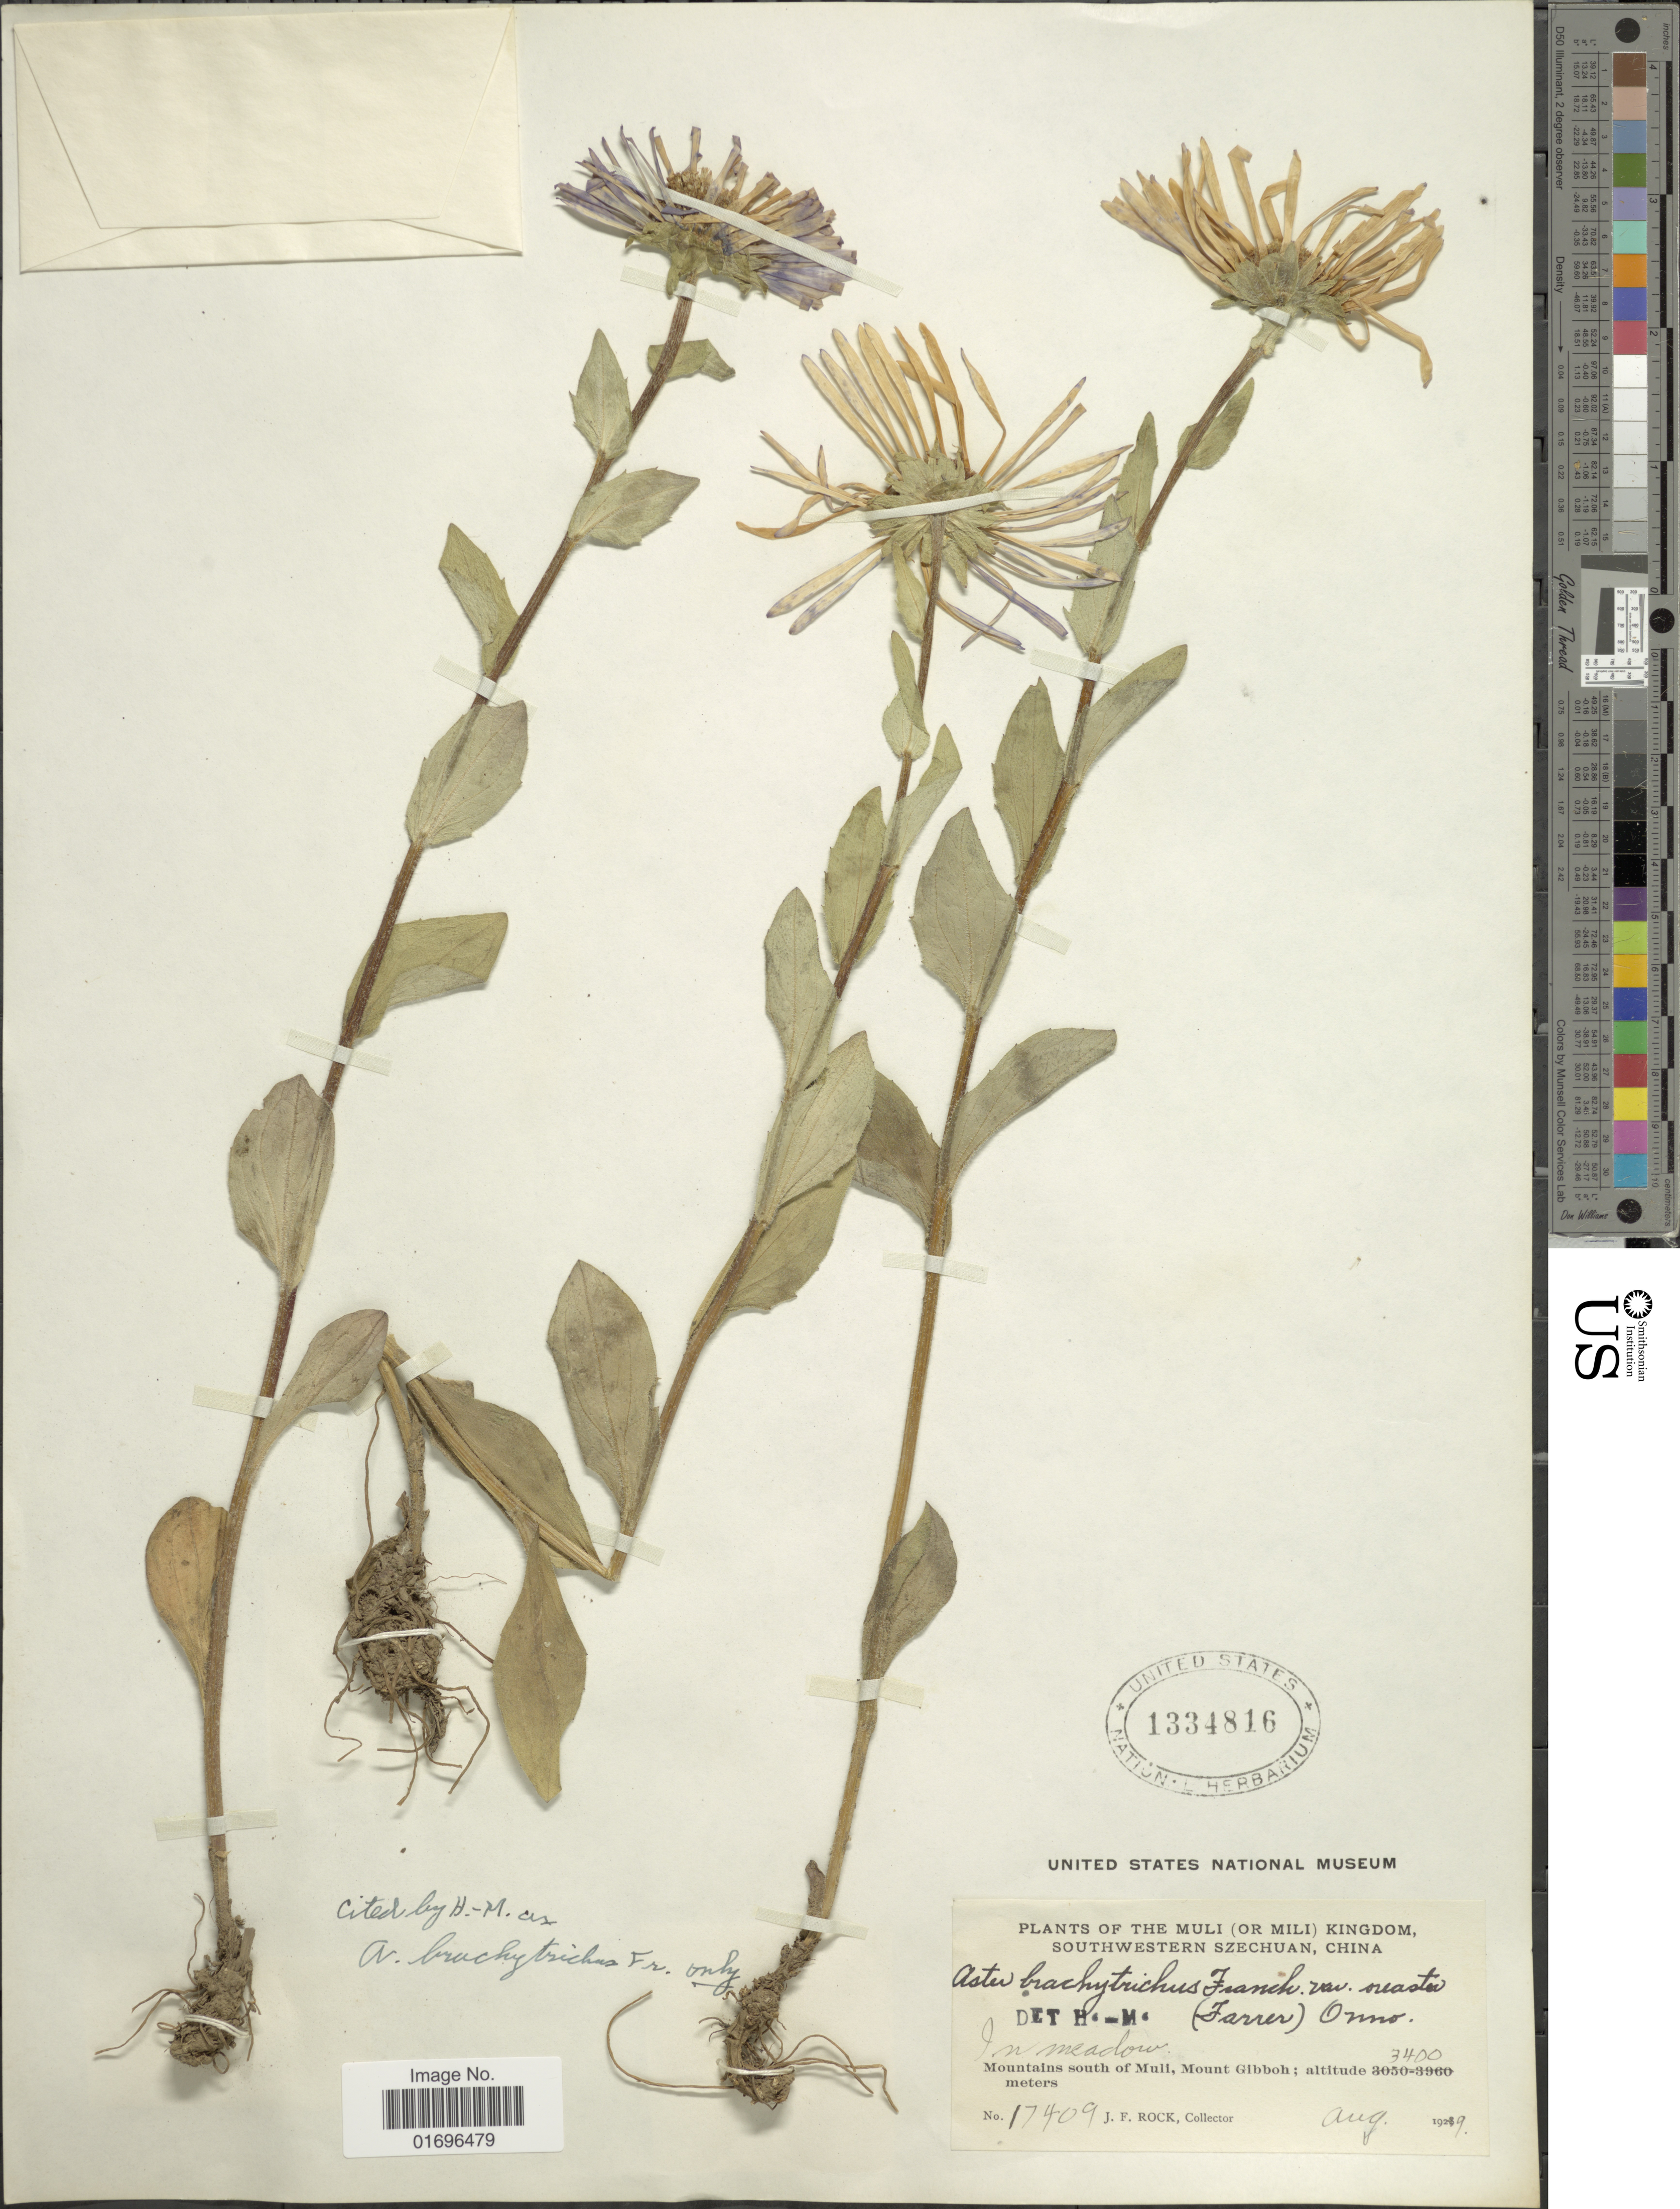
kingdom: Plantae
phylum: Tracheophyta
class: Magnoliopsida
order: Asterales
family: Asteraceae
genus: Aster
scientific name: Aster brachytrichus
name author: Franch.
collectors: J. Rock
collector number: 17409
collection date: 1929-08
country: China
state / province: Sichuan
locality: Muli (or Mili) Kingdom, Southwestern Szechuan, China. Mountains south of Muli, Mount Gibboh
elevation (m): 3400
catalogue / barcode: US 1334816